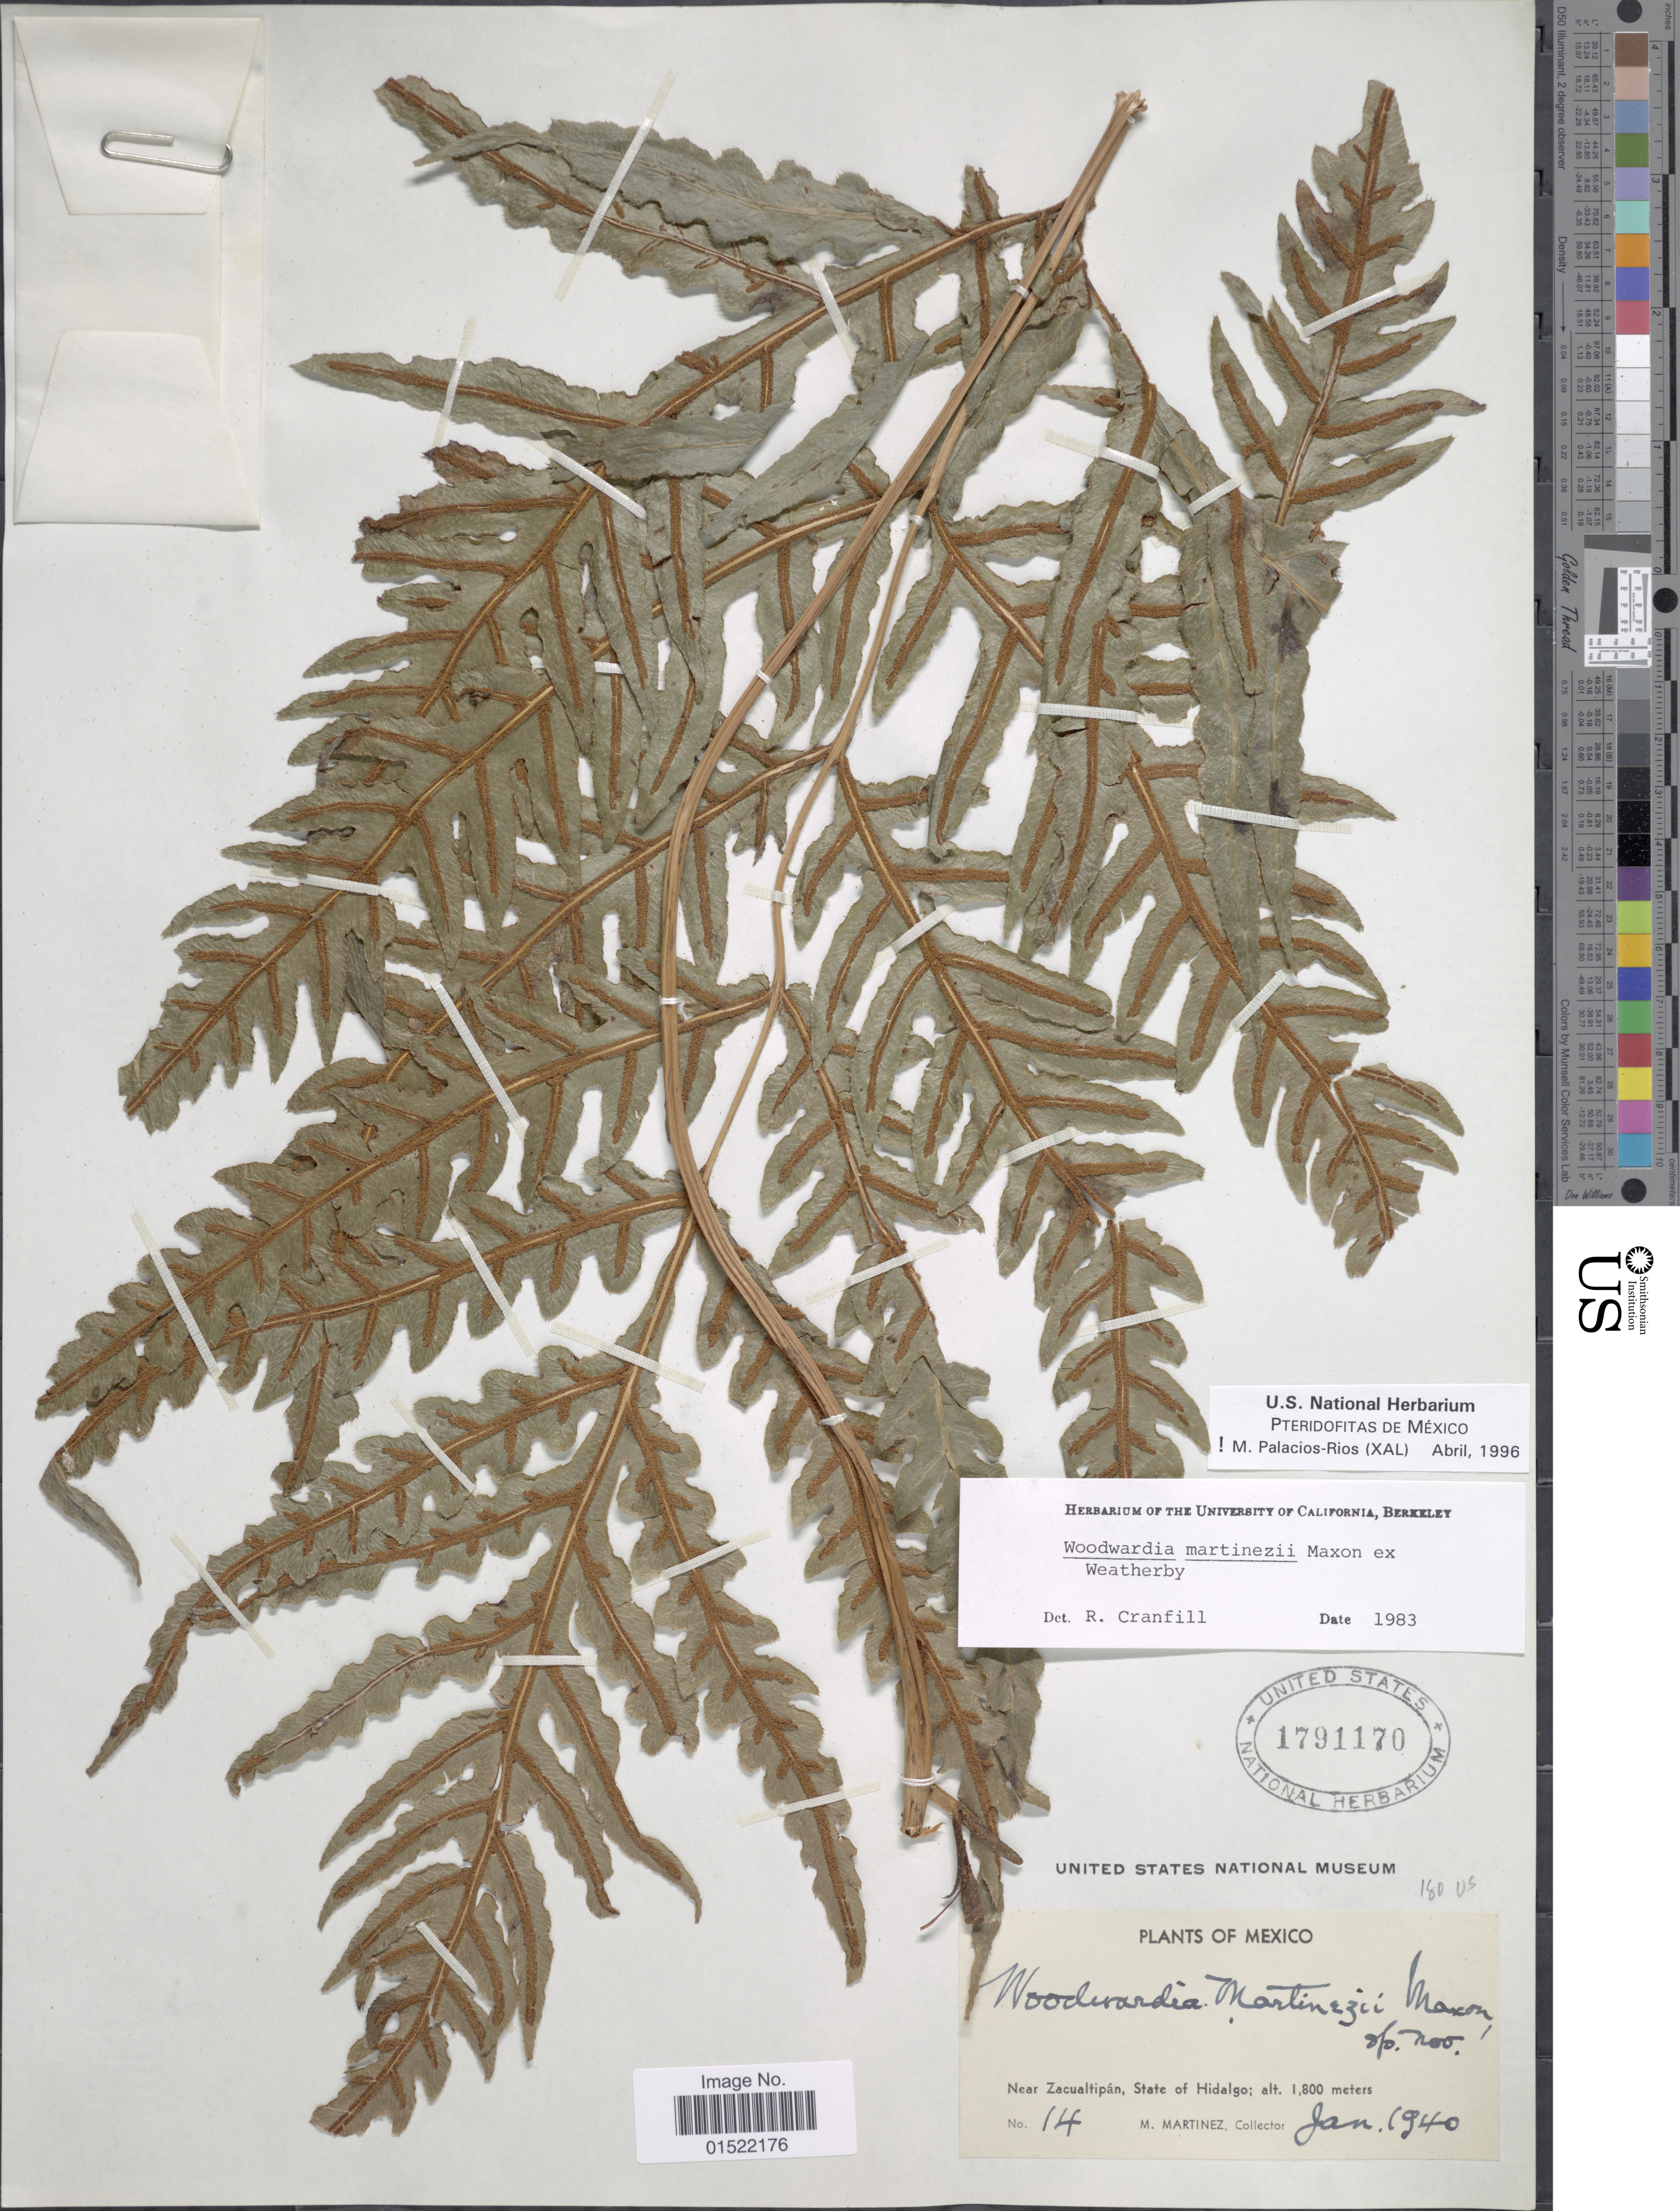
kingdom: Plantae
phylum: Tracheophyta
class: Polypodiopsida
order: Polypodiales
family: Blechnaceae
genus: Woodwardia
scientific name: Woodwardia martinezii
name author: Maxon ex Weath.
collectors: M. Martinez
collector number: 14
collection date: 1940-01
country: Mexico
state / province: Hidalgo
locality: Near Zacualtipan, State of Hidalgo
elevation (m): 1800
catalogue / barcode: US 1791170